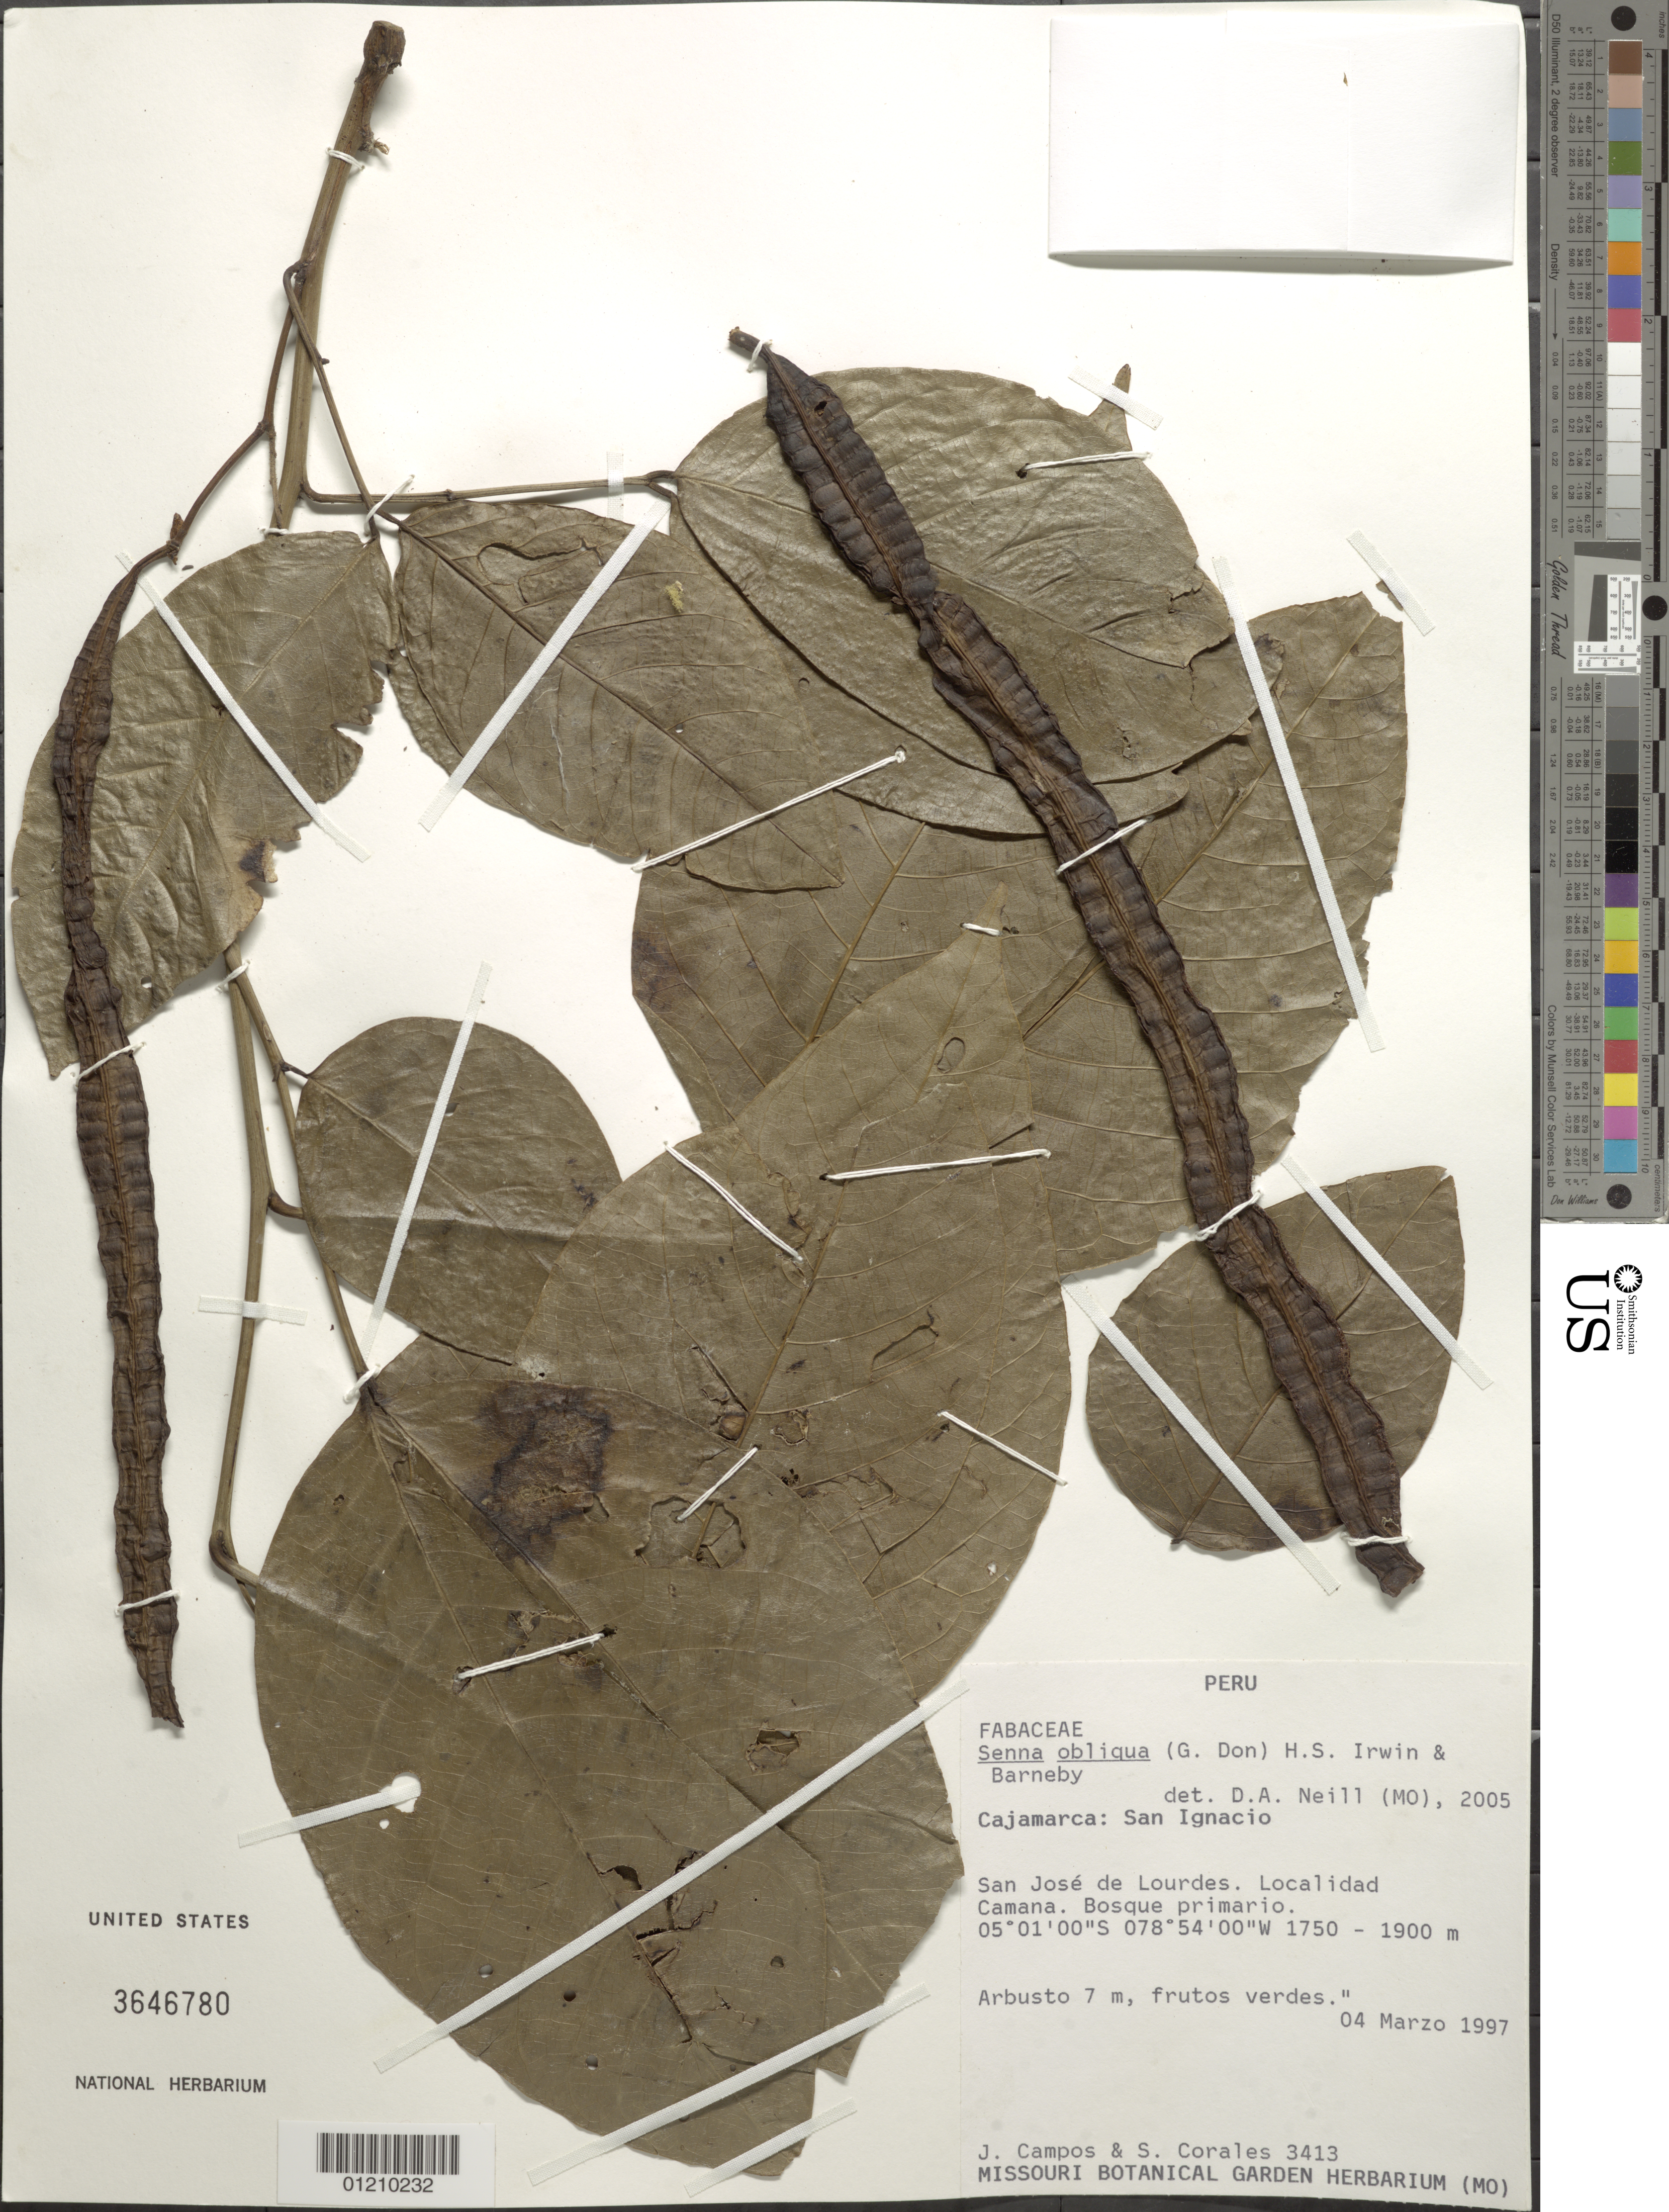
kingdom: Plantae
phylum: Tracheophyta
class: Magnoliopsida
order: Fabales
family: Fabaceae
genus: Senna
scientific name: Senna obliqua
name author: (G. Don) H.S. Irwin & Barneby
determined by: Neill, David Alan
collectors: J. Campos & S. Corales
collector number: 3413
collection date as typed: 04 Mar 1997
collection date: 1997-03-04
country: Peru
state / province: Cajamarca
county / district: San Ignacio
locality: San José de Lourdes, Camana, bosque primario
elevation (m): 1750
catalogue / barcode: US 3646780